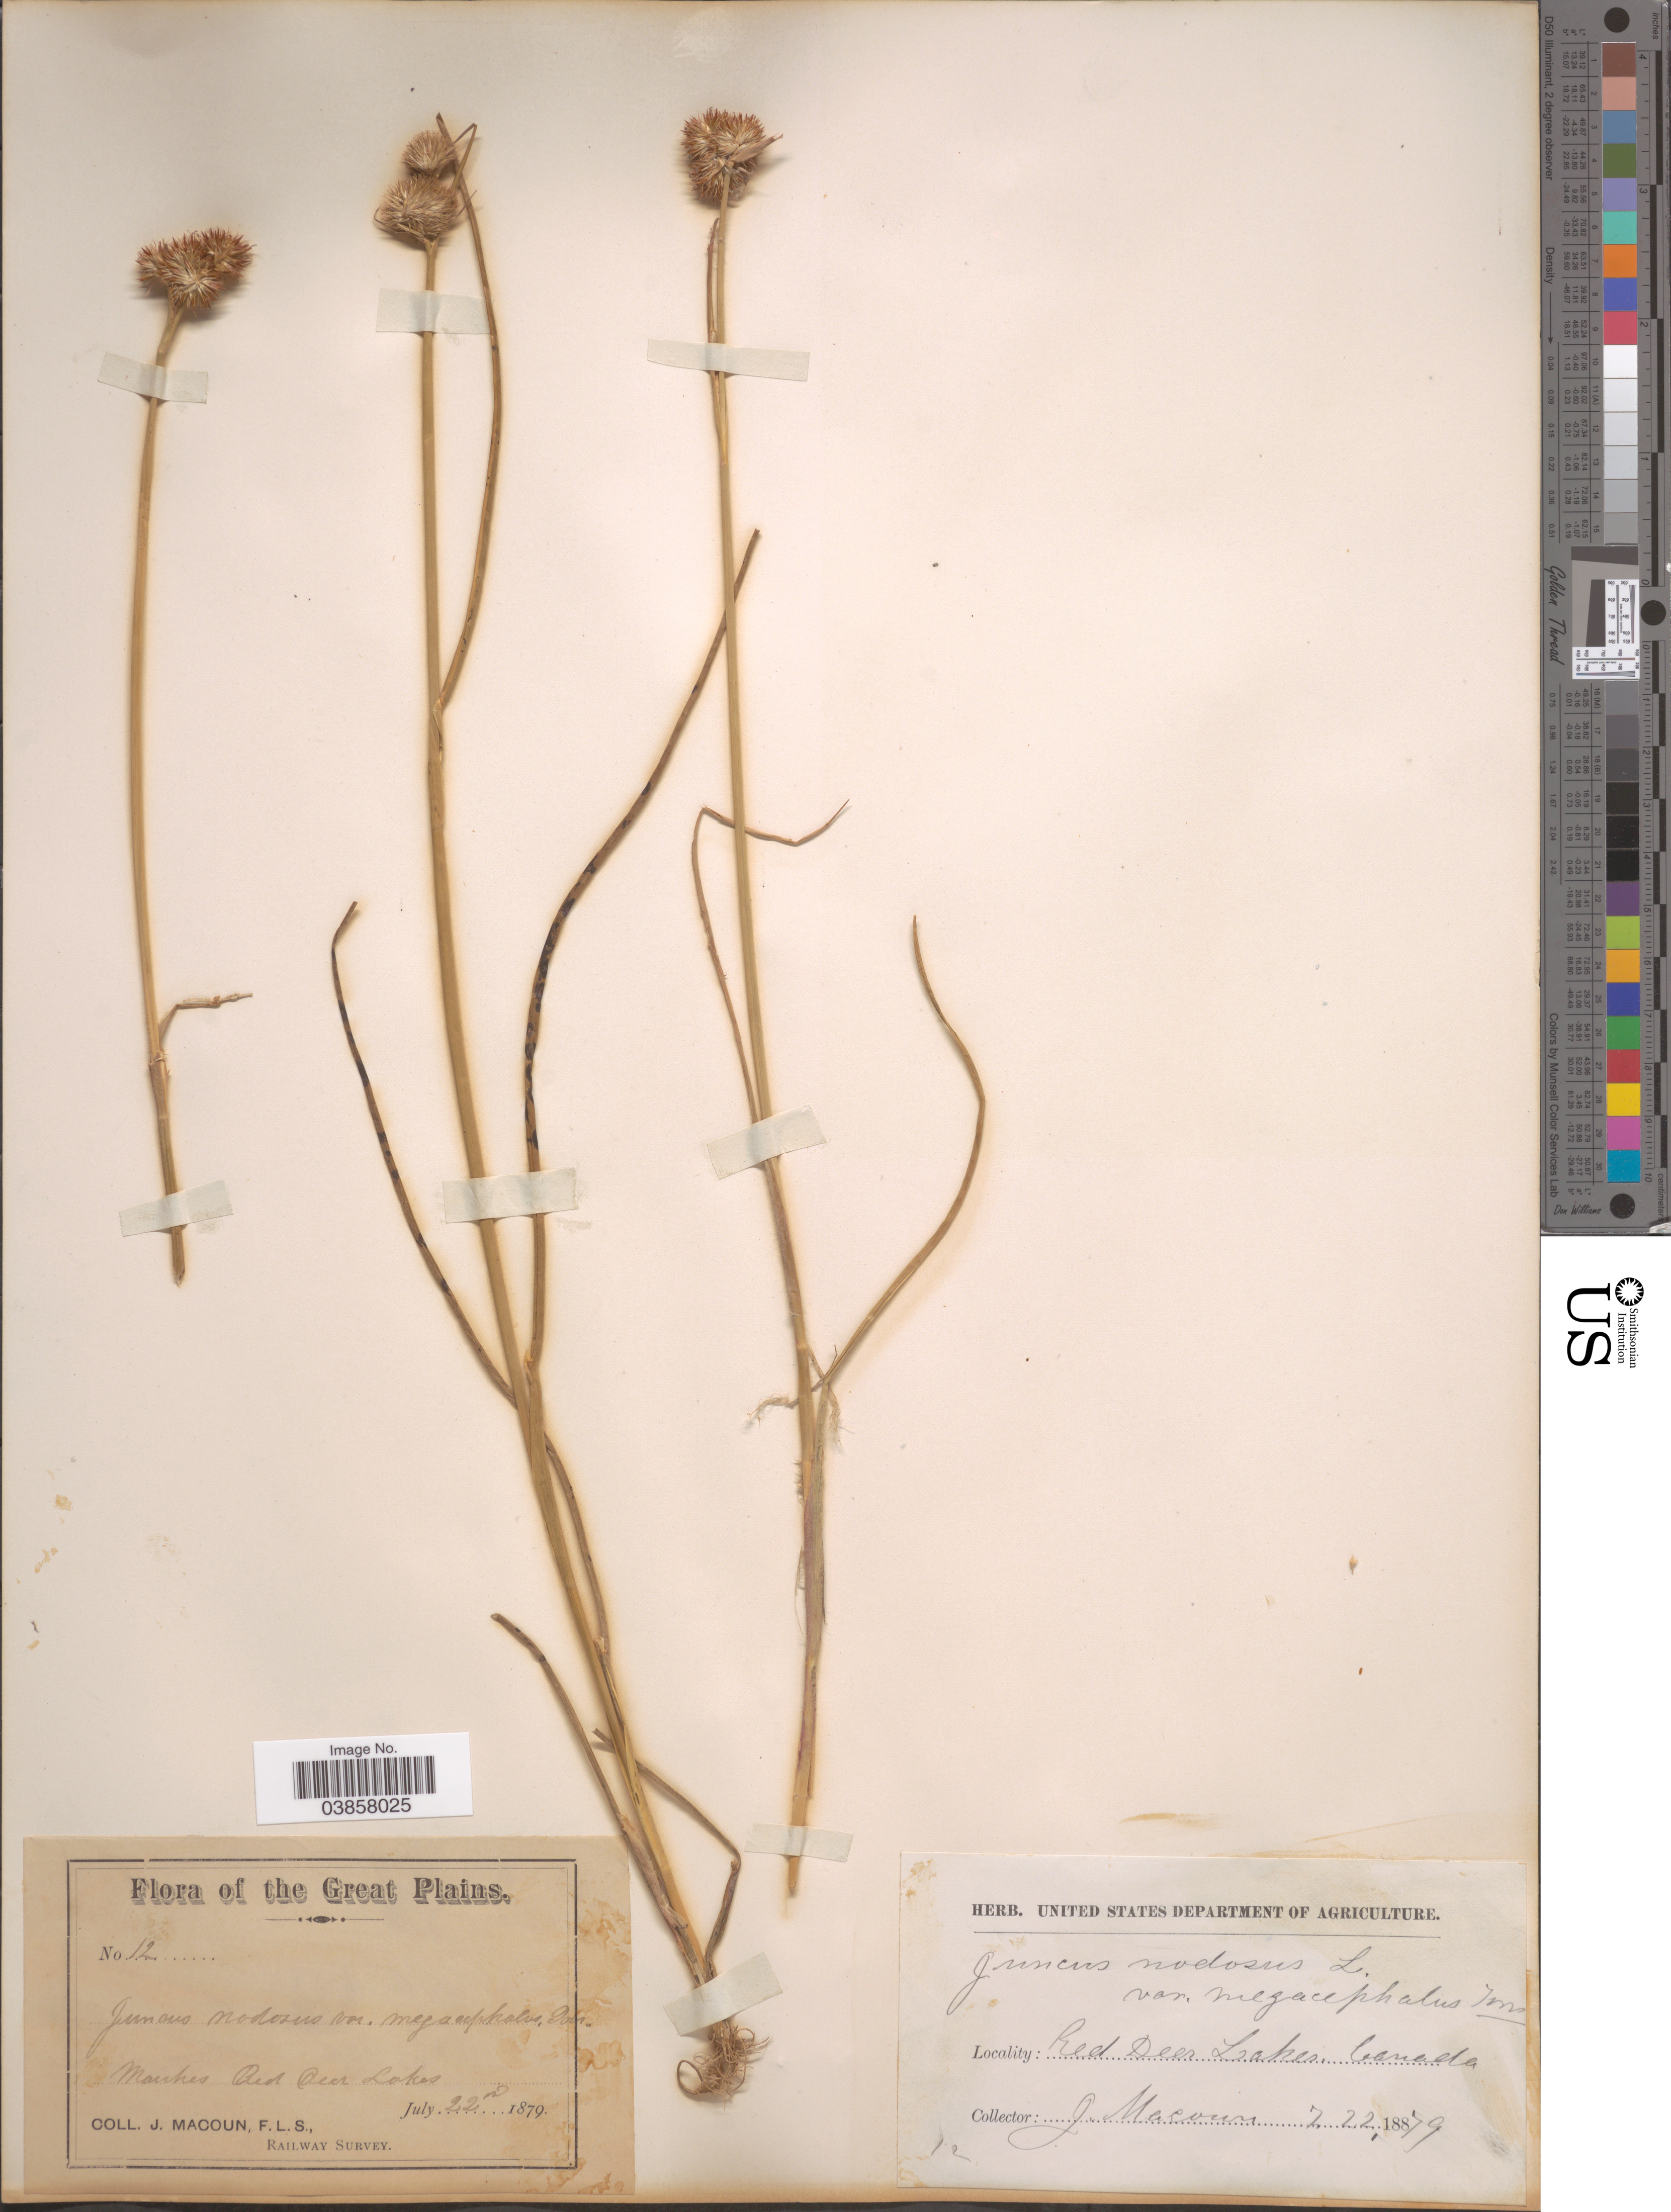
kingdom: Plantae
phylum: Tracheophyta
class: Liliopsida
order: Poales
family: Juncaceae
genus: Juncus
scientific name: Juncus torreyi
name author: Coville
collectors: J. Macoun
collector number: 12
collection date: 1879-07-22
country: Canada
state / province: Saskatchewan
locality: The Great Plains. Red Deer Lakes.